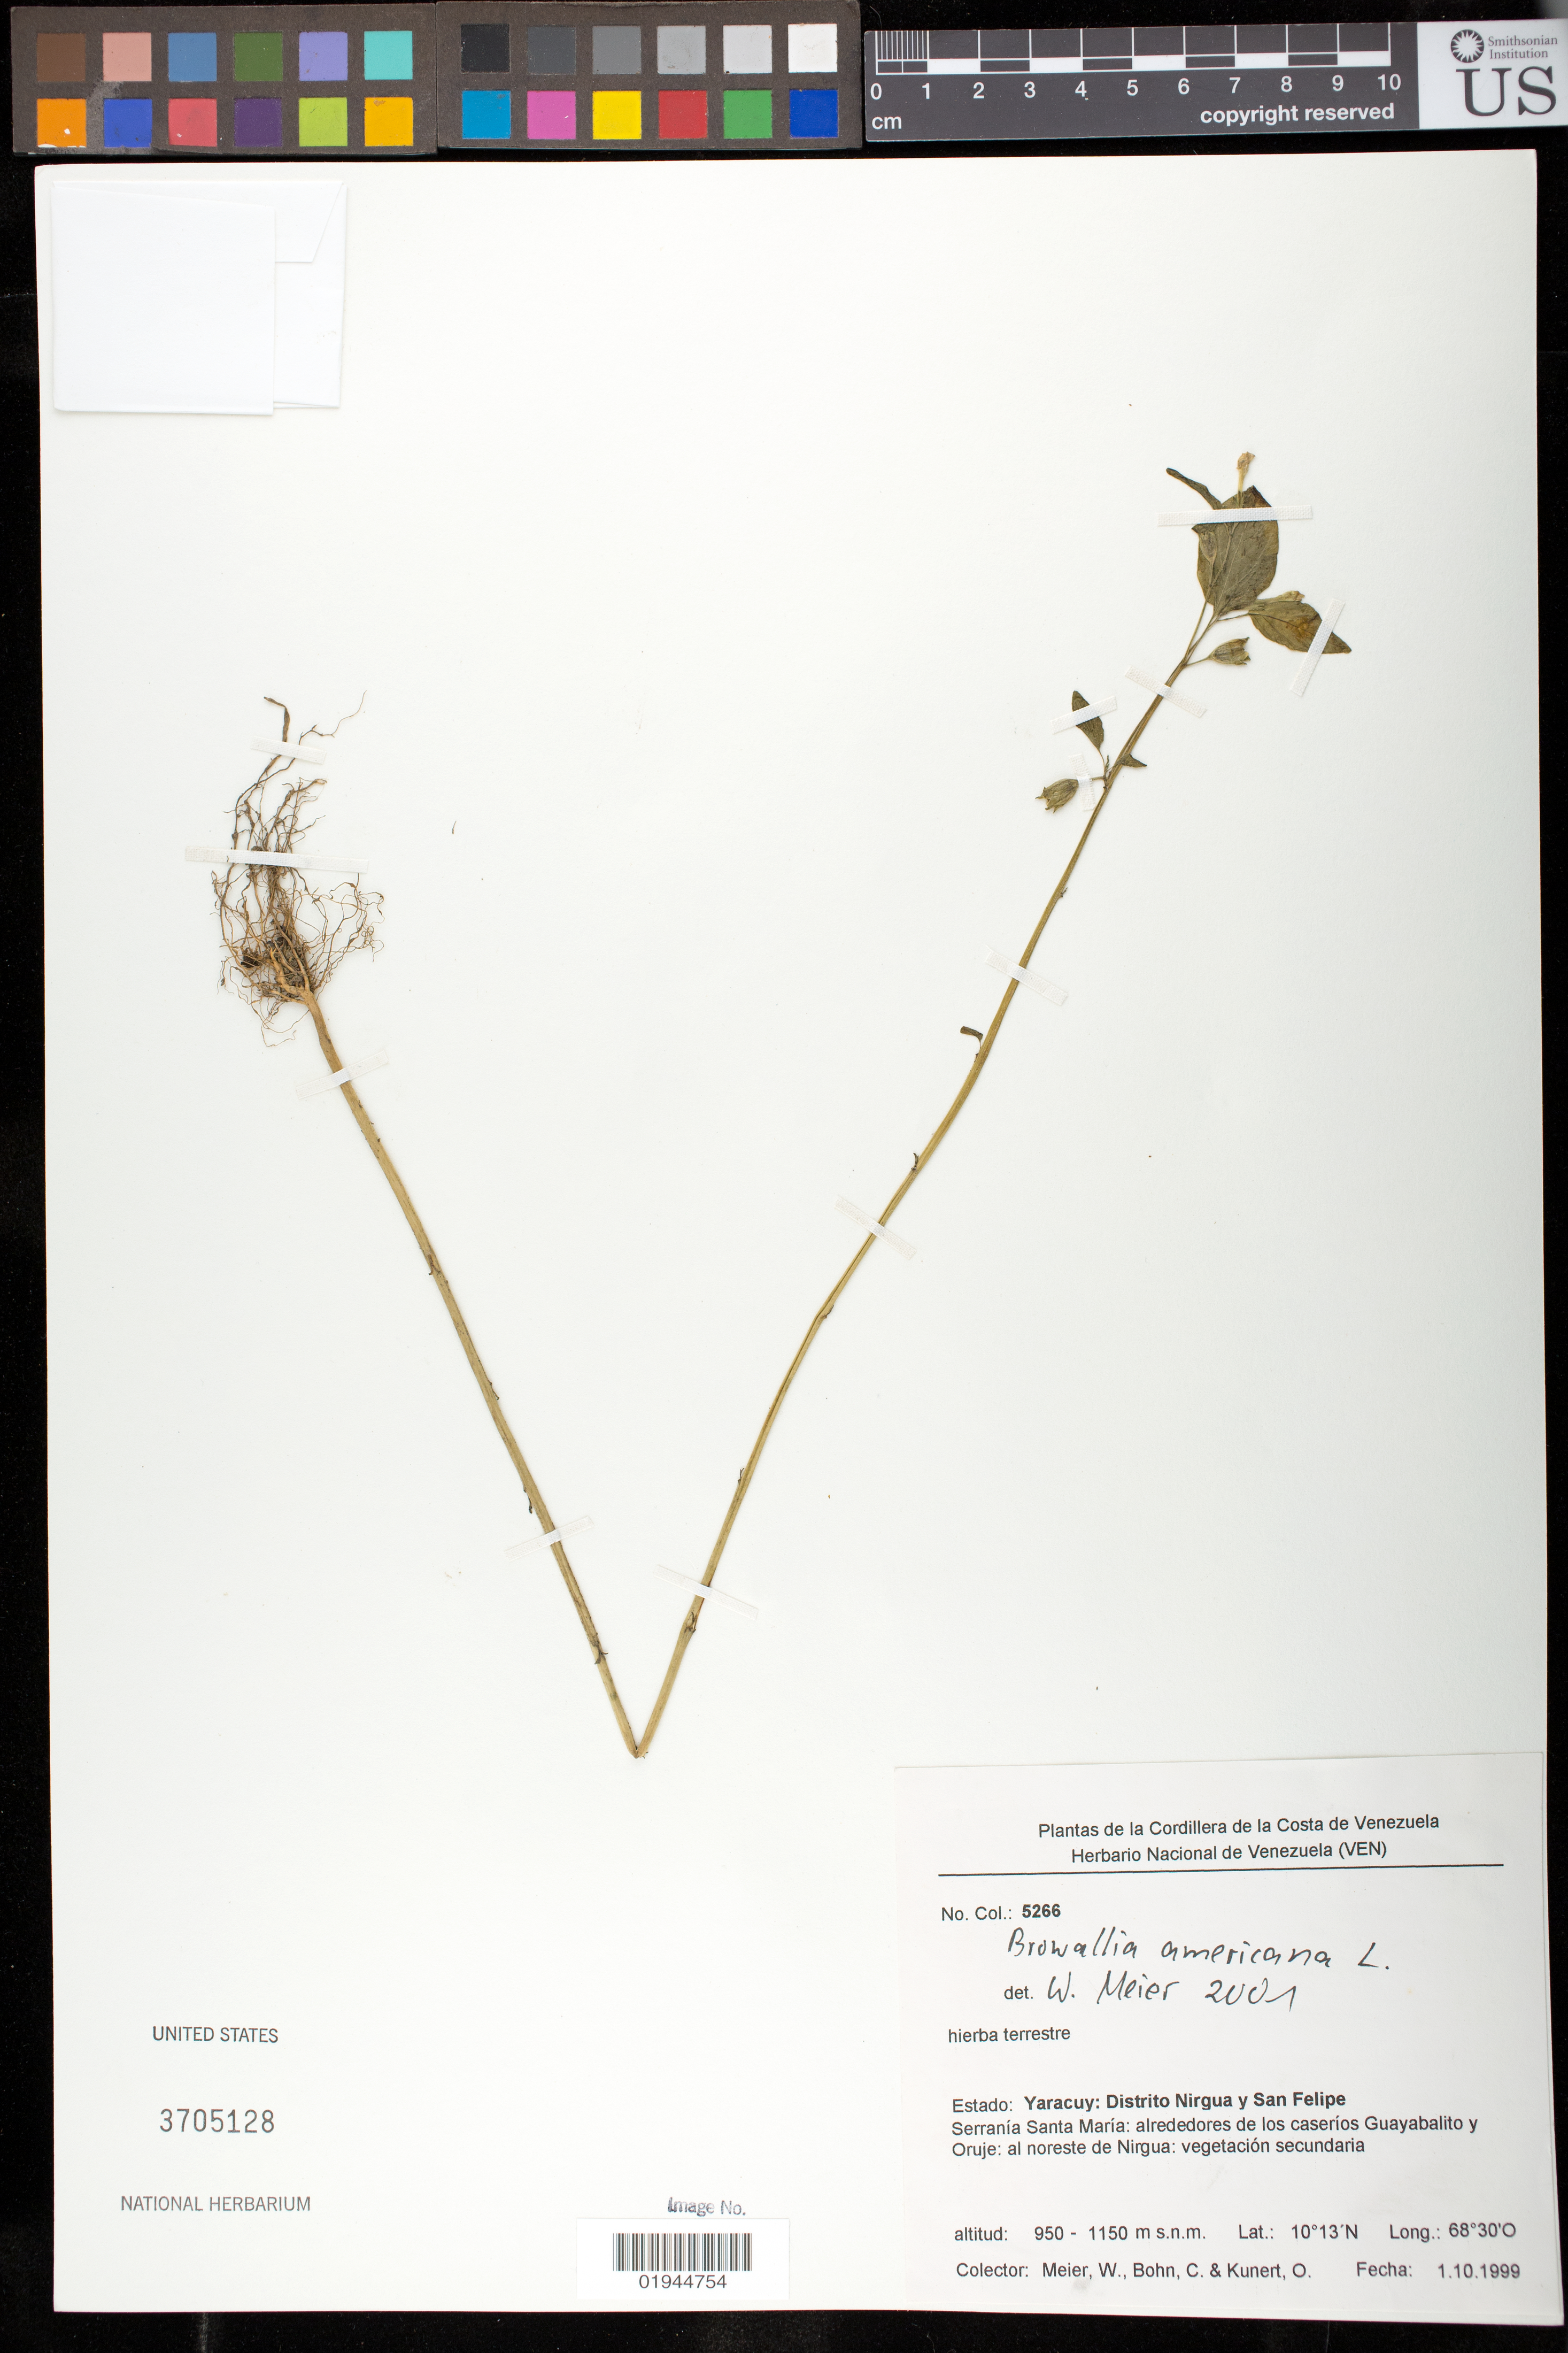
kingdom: Plantae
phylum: Tracheophyta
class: Magnoliopsida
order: Solanales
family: Solanaceae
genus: Browallia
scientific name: Browallia americana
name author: L.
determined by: Meier, Winfried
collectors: W. Meier, C. Bohn & O. Kunert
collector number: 5266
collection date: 1999-10-01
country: Venezuela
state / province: Yaracuy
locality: Distrito Nirgua y San Felipe. Serranía Santa María: alrededores de los caseríos Guayabalito y Oruje: al noreste de Nirgua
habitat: vegetacion secundaria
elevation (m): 950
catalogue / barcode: US 3705128